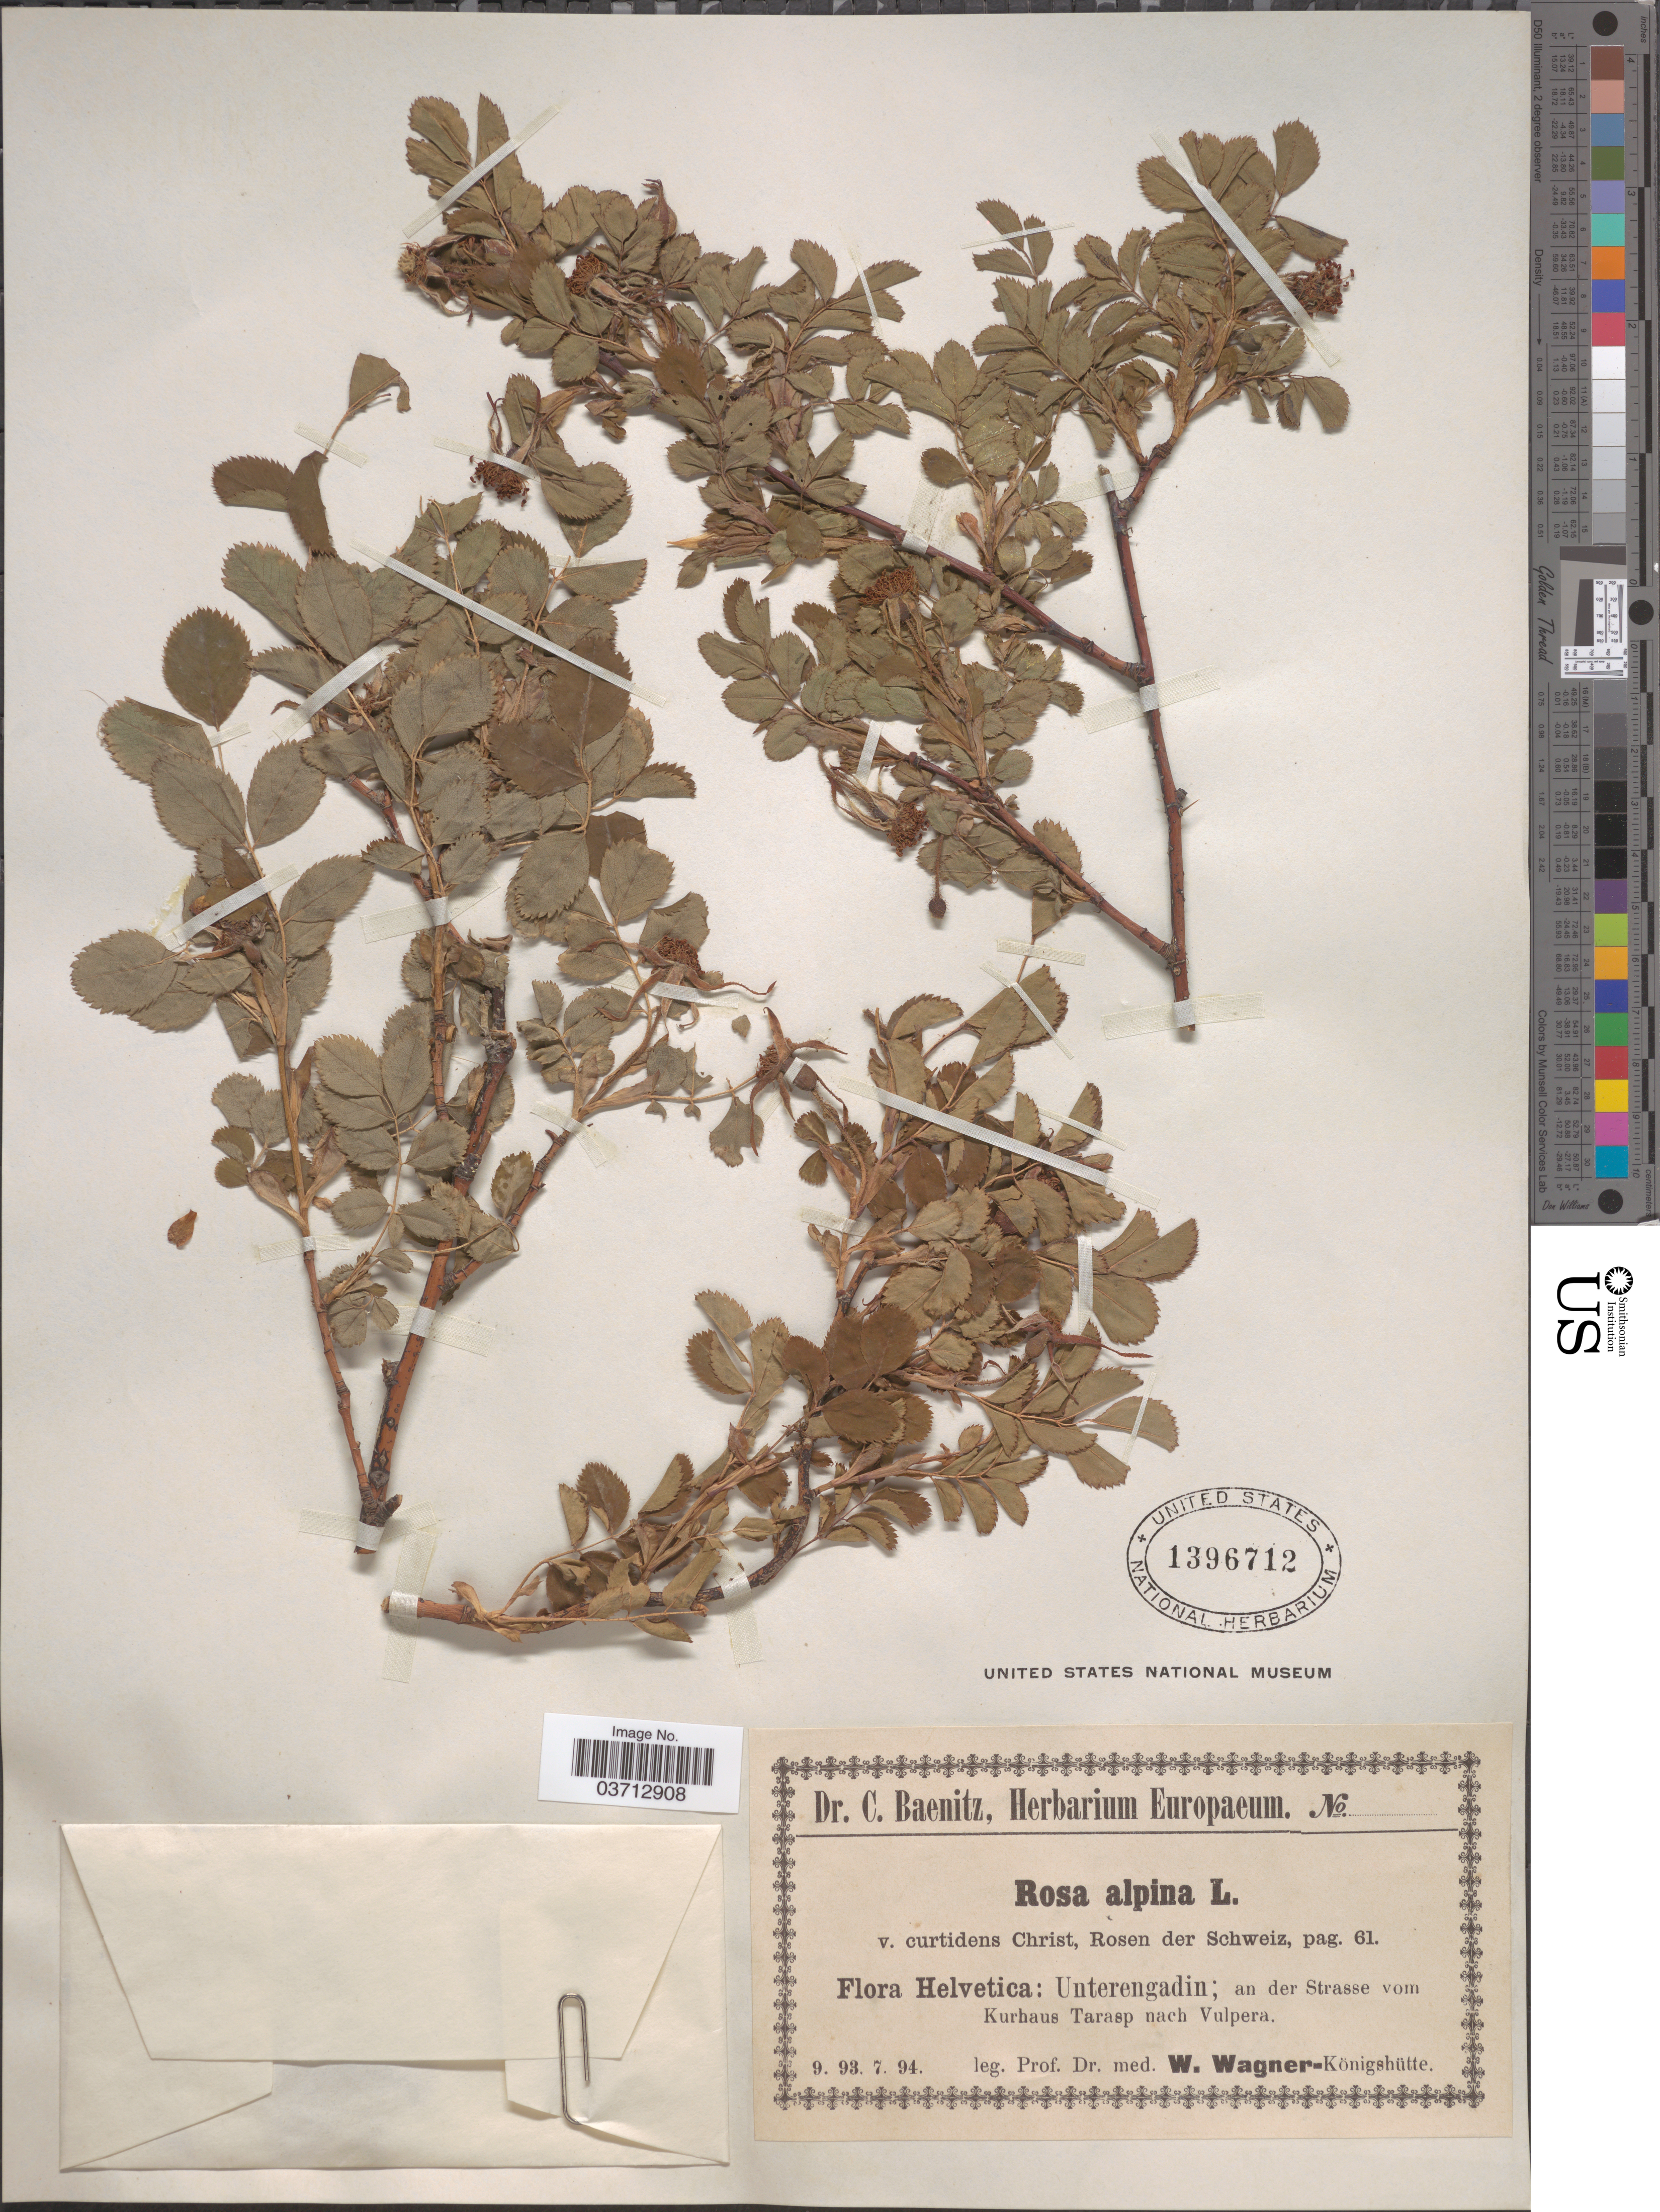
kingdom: Plantae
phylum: Tracheophyta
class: Magnoliopsida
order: Rosales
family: Rosaceae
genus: Rosa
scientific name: Rosa alpina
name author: L.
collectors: W. Wagner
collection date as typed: Transcribed d/m/y: /9/93 to /7/94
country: Switzerland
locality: Helvetica: Unterengadin; au der Strasse vom Kurhaus Tarasp nach Vulpera.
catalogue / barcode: US 1396712